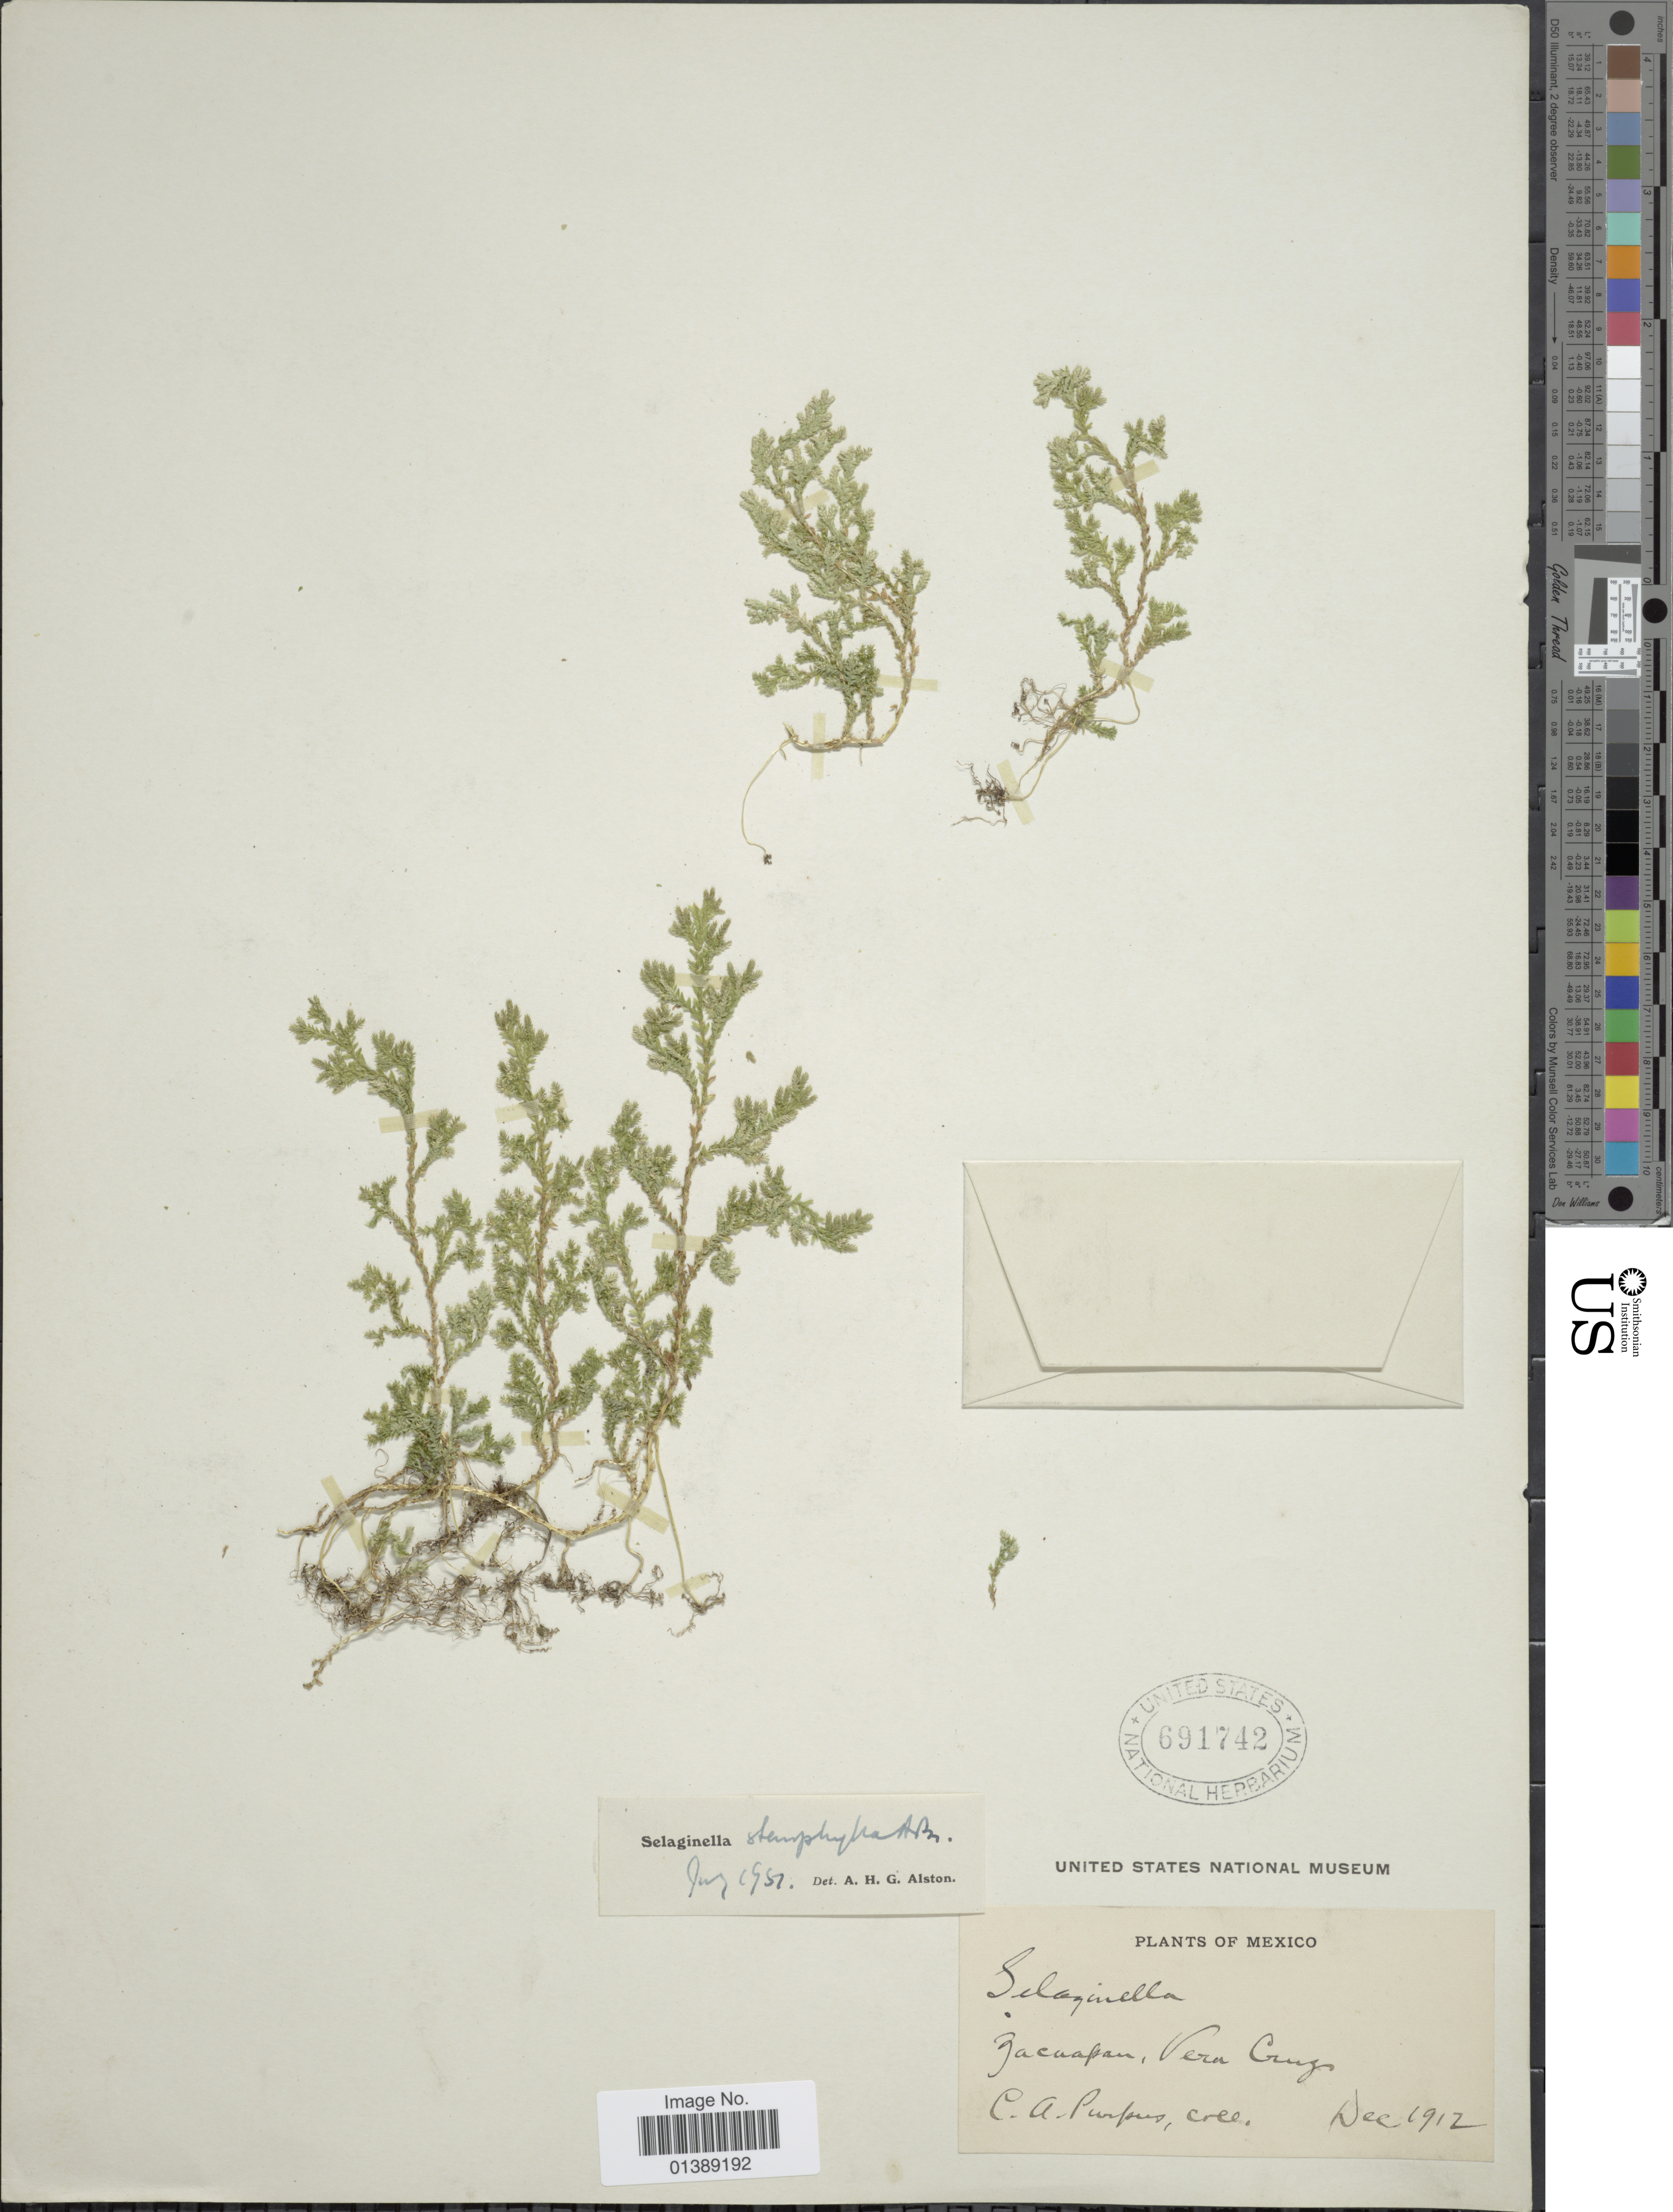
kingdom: Plantae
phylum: Tracheophyta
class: Lycopodiopsida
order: Selaginellales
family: Selaginellaceae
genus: Selaginella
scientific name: Selaginella stenophylla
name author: A. Braun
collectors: C. A. Purpus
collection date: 1912-12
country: Mexico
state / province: Veracruz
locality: Zacuapan, Vera Cruz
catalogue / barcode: US 691742